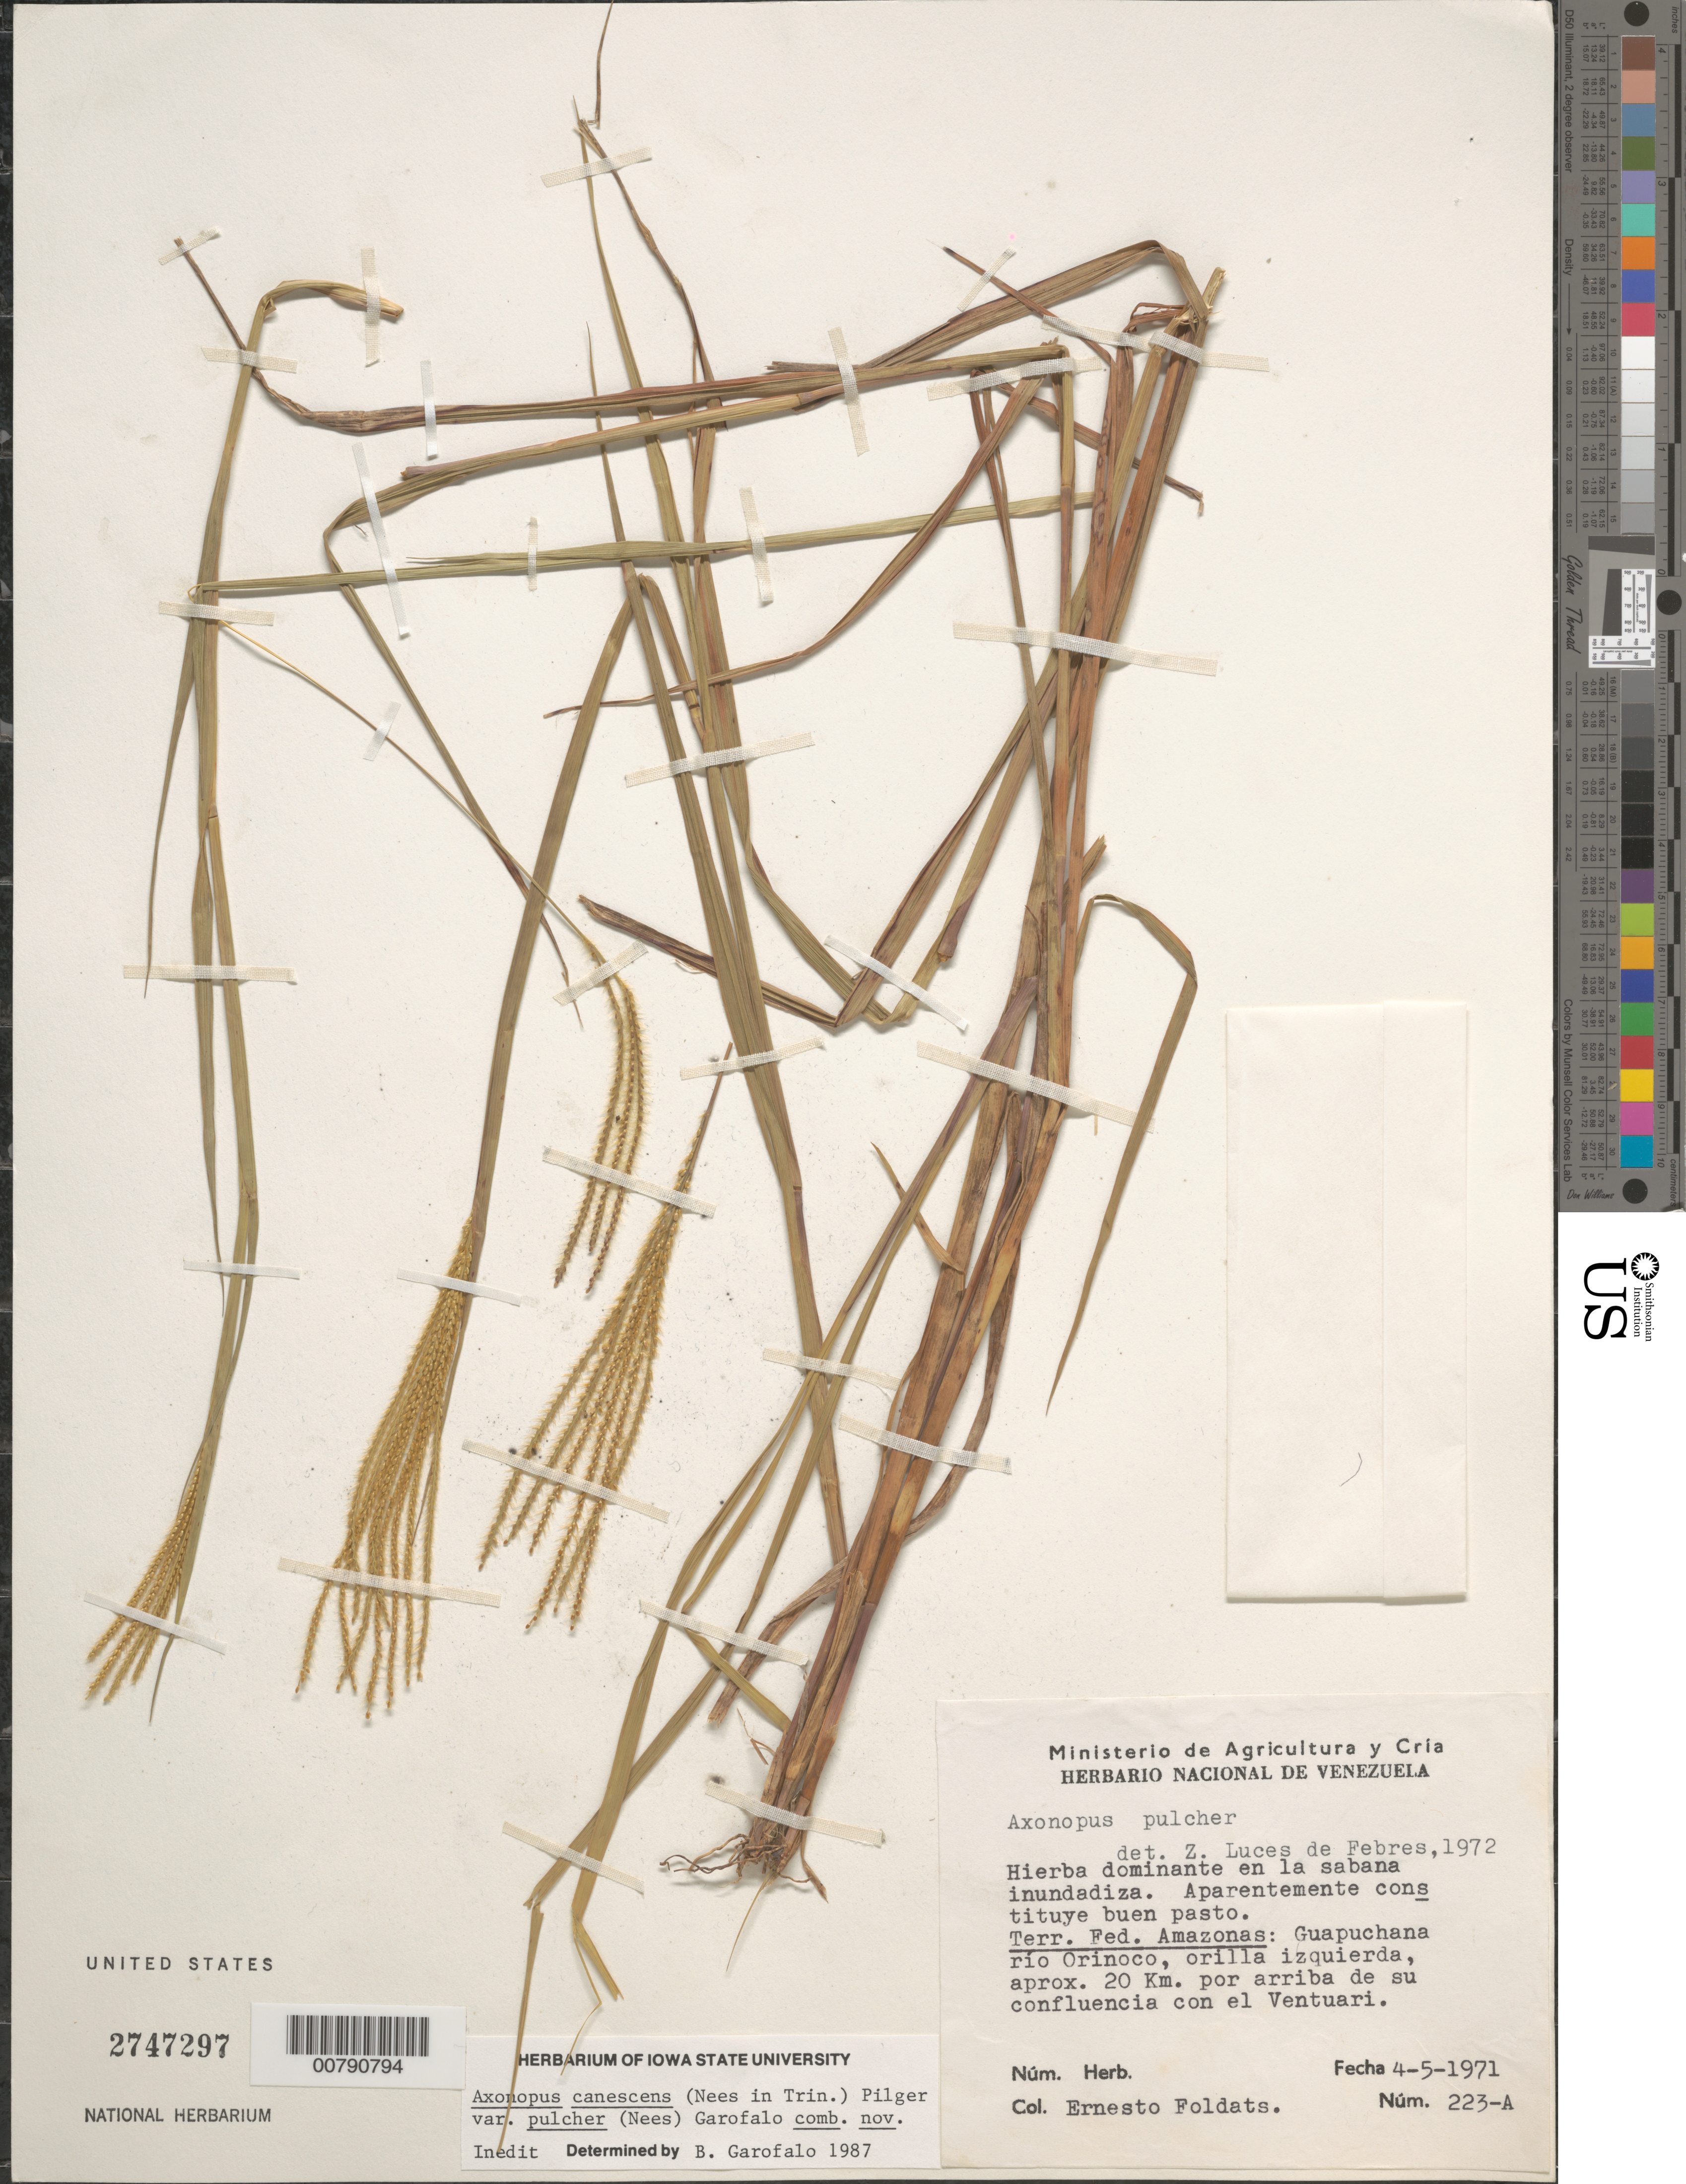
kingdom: Plantae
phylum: Tracheophyta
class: Liliopsida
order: Poales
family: Poaceae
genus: Axonopus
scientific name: Axonopus canescens var. pulcher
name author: (Nees in Trin.) Pilg.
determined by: Garofalo, B.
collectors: E. Foldats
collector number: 223 A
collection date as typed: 4-May-71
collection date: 1971-05-04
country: Venezuela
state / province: Amazonas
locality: Guapachana, Río Orinoco, 20 km por arriba de su confluencia con el Ventuari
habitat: Sabana inundadiza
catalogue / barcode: US 2747297